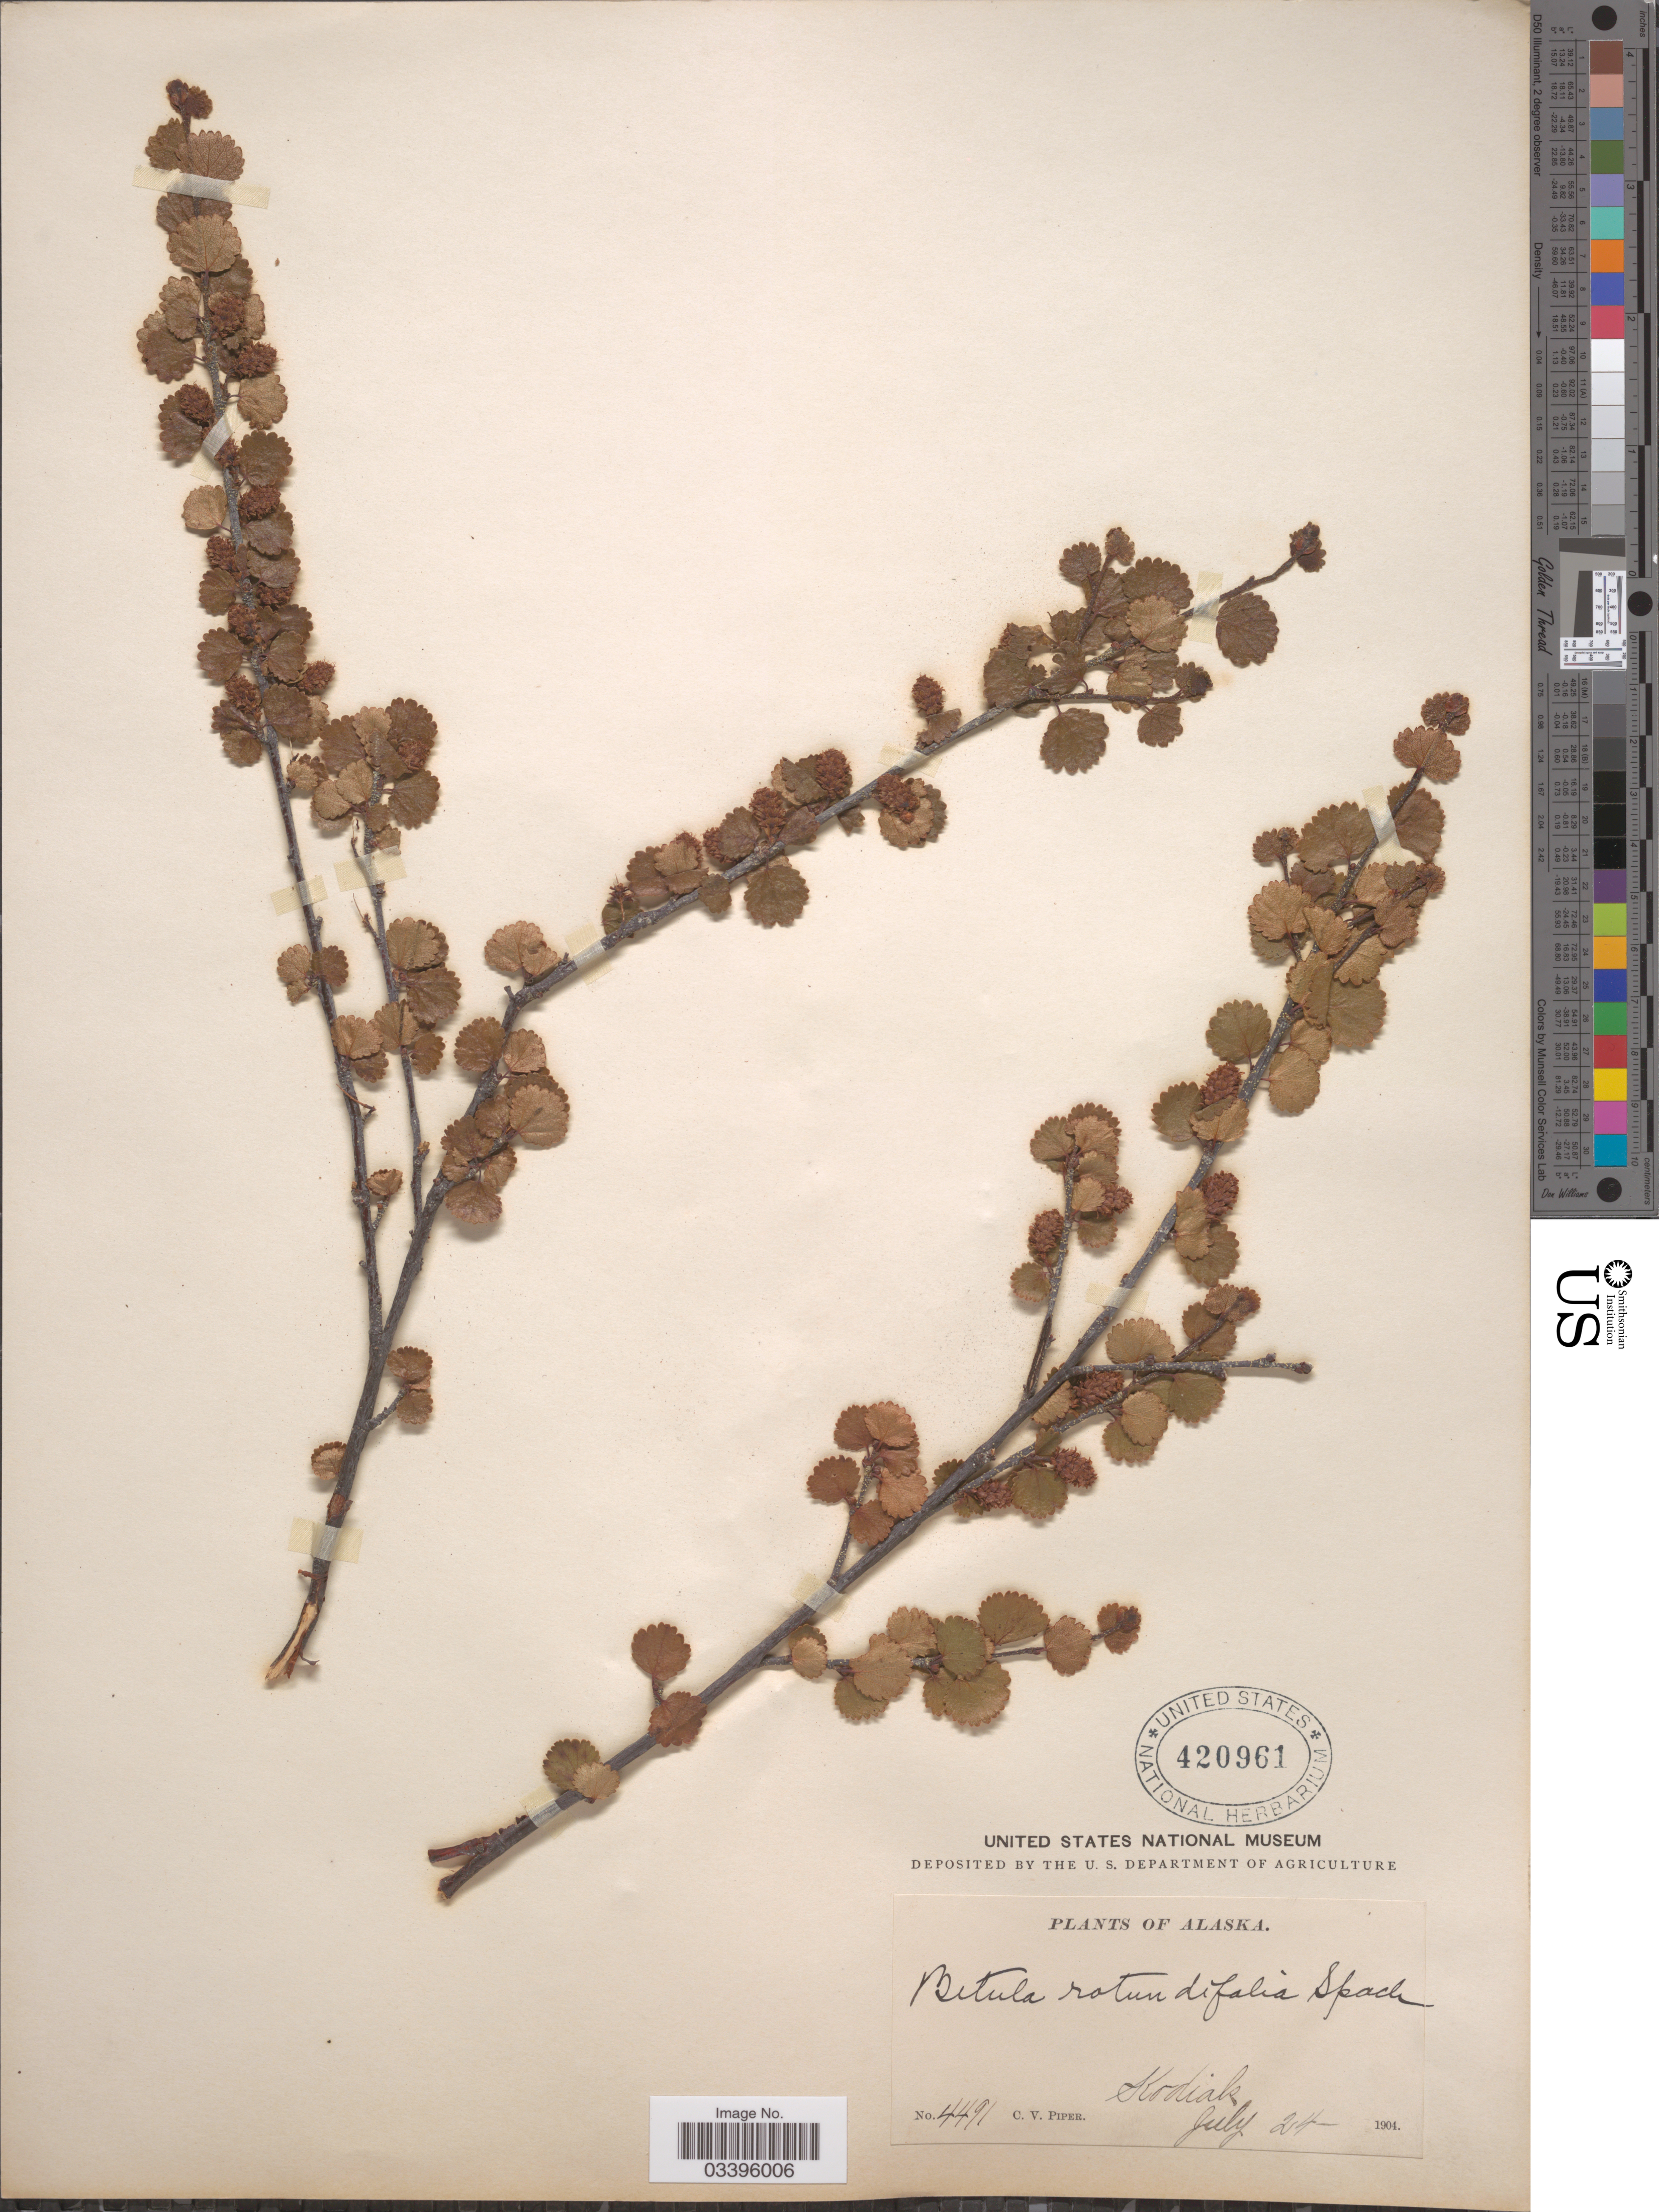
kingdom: Plantae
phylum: Tracheophyta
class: Magnoliopsida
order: Fagales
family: Betulaceae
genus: Betula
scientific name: Betula nana subsp. exilis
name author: L.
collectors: C. V. Piper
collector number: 4491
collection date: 1904-07-24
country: United States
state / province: Alaska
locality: Kodiak.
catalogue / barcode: US 420961